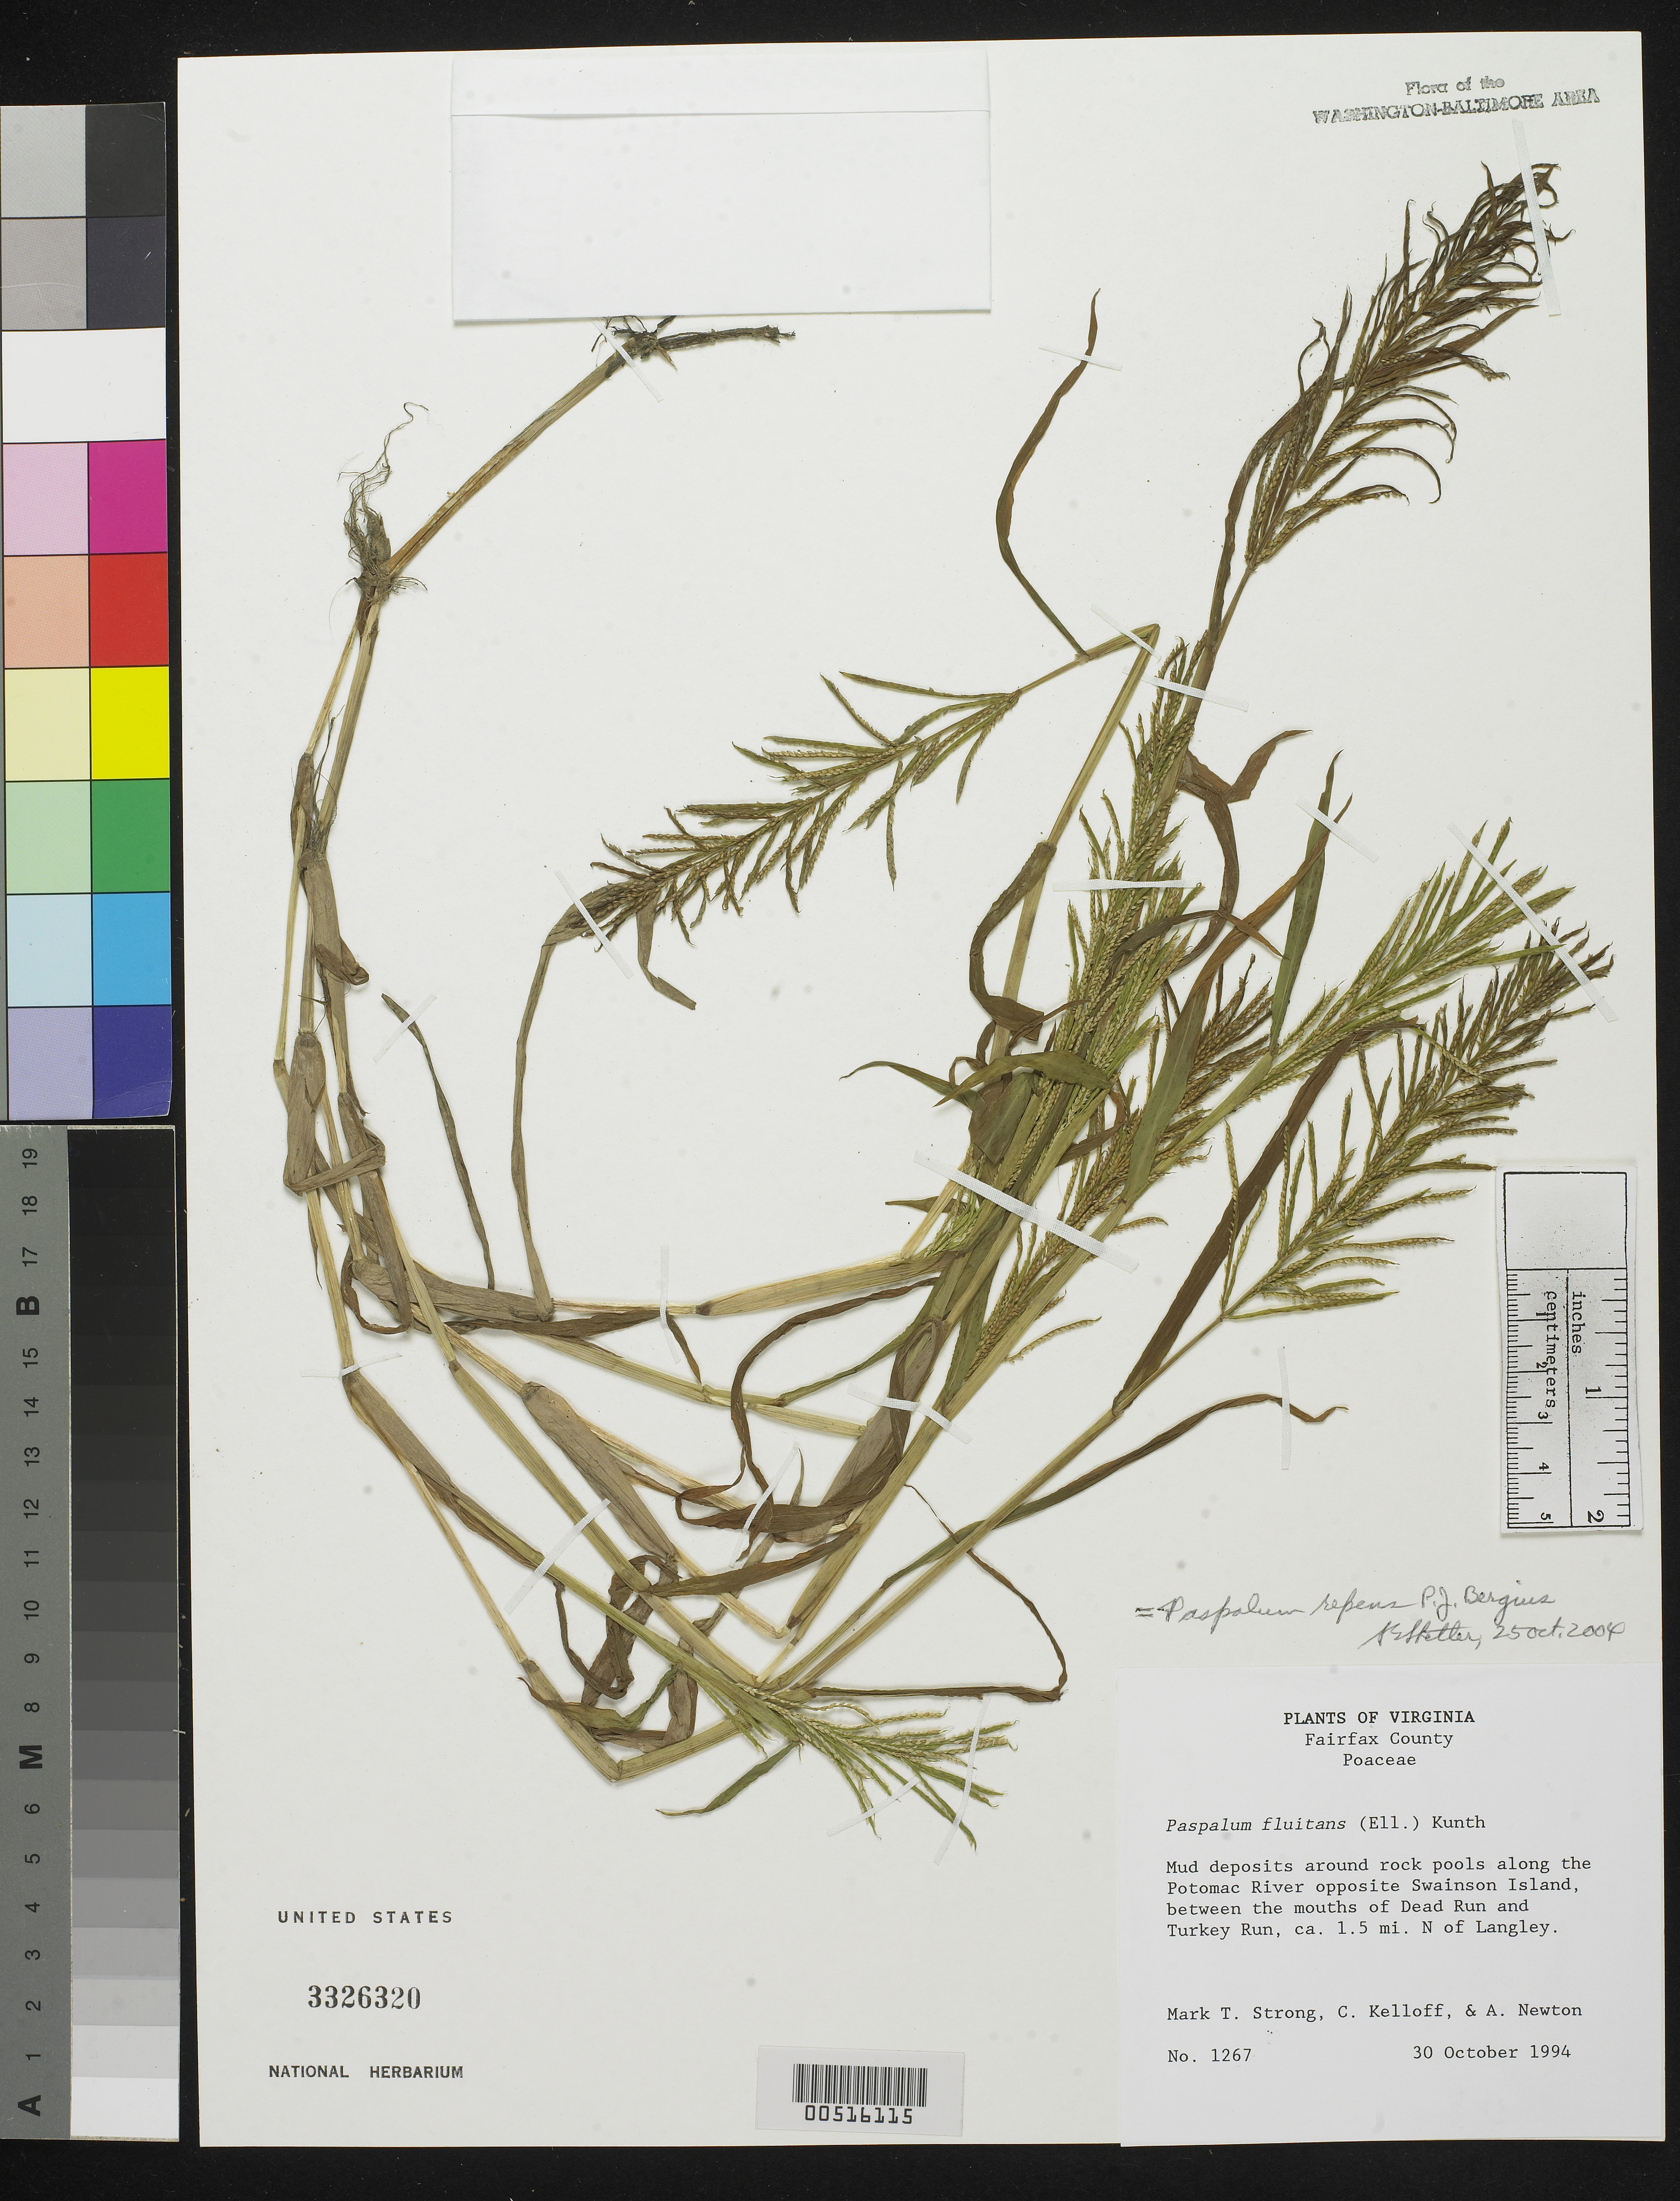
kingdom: Plantae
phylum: Tracheophyta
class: Liliopsida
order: Poales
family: Poaceae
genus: Paspalum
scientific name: Paspalum fluitans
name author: (Elliott) Kunth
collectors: M. T. Strong, C. L. Kelloff & A. Newton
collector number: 1267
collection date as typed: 30 Oct 1994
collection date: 1994-10-30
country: United States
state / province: Virginia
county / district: Fairfax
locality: Opposite Swainson Island, between mouths of Dead Run and Turkey Run, N of Langley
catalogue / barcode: US 3326320